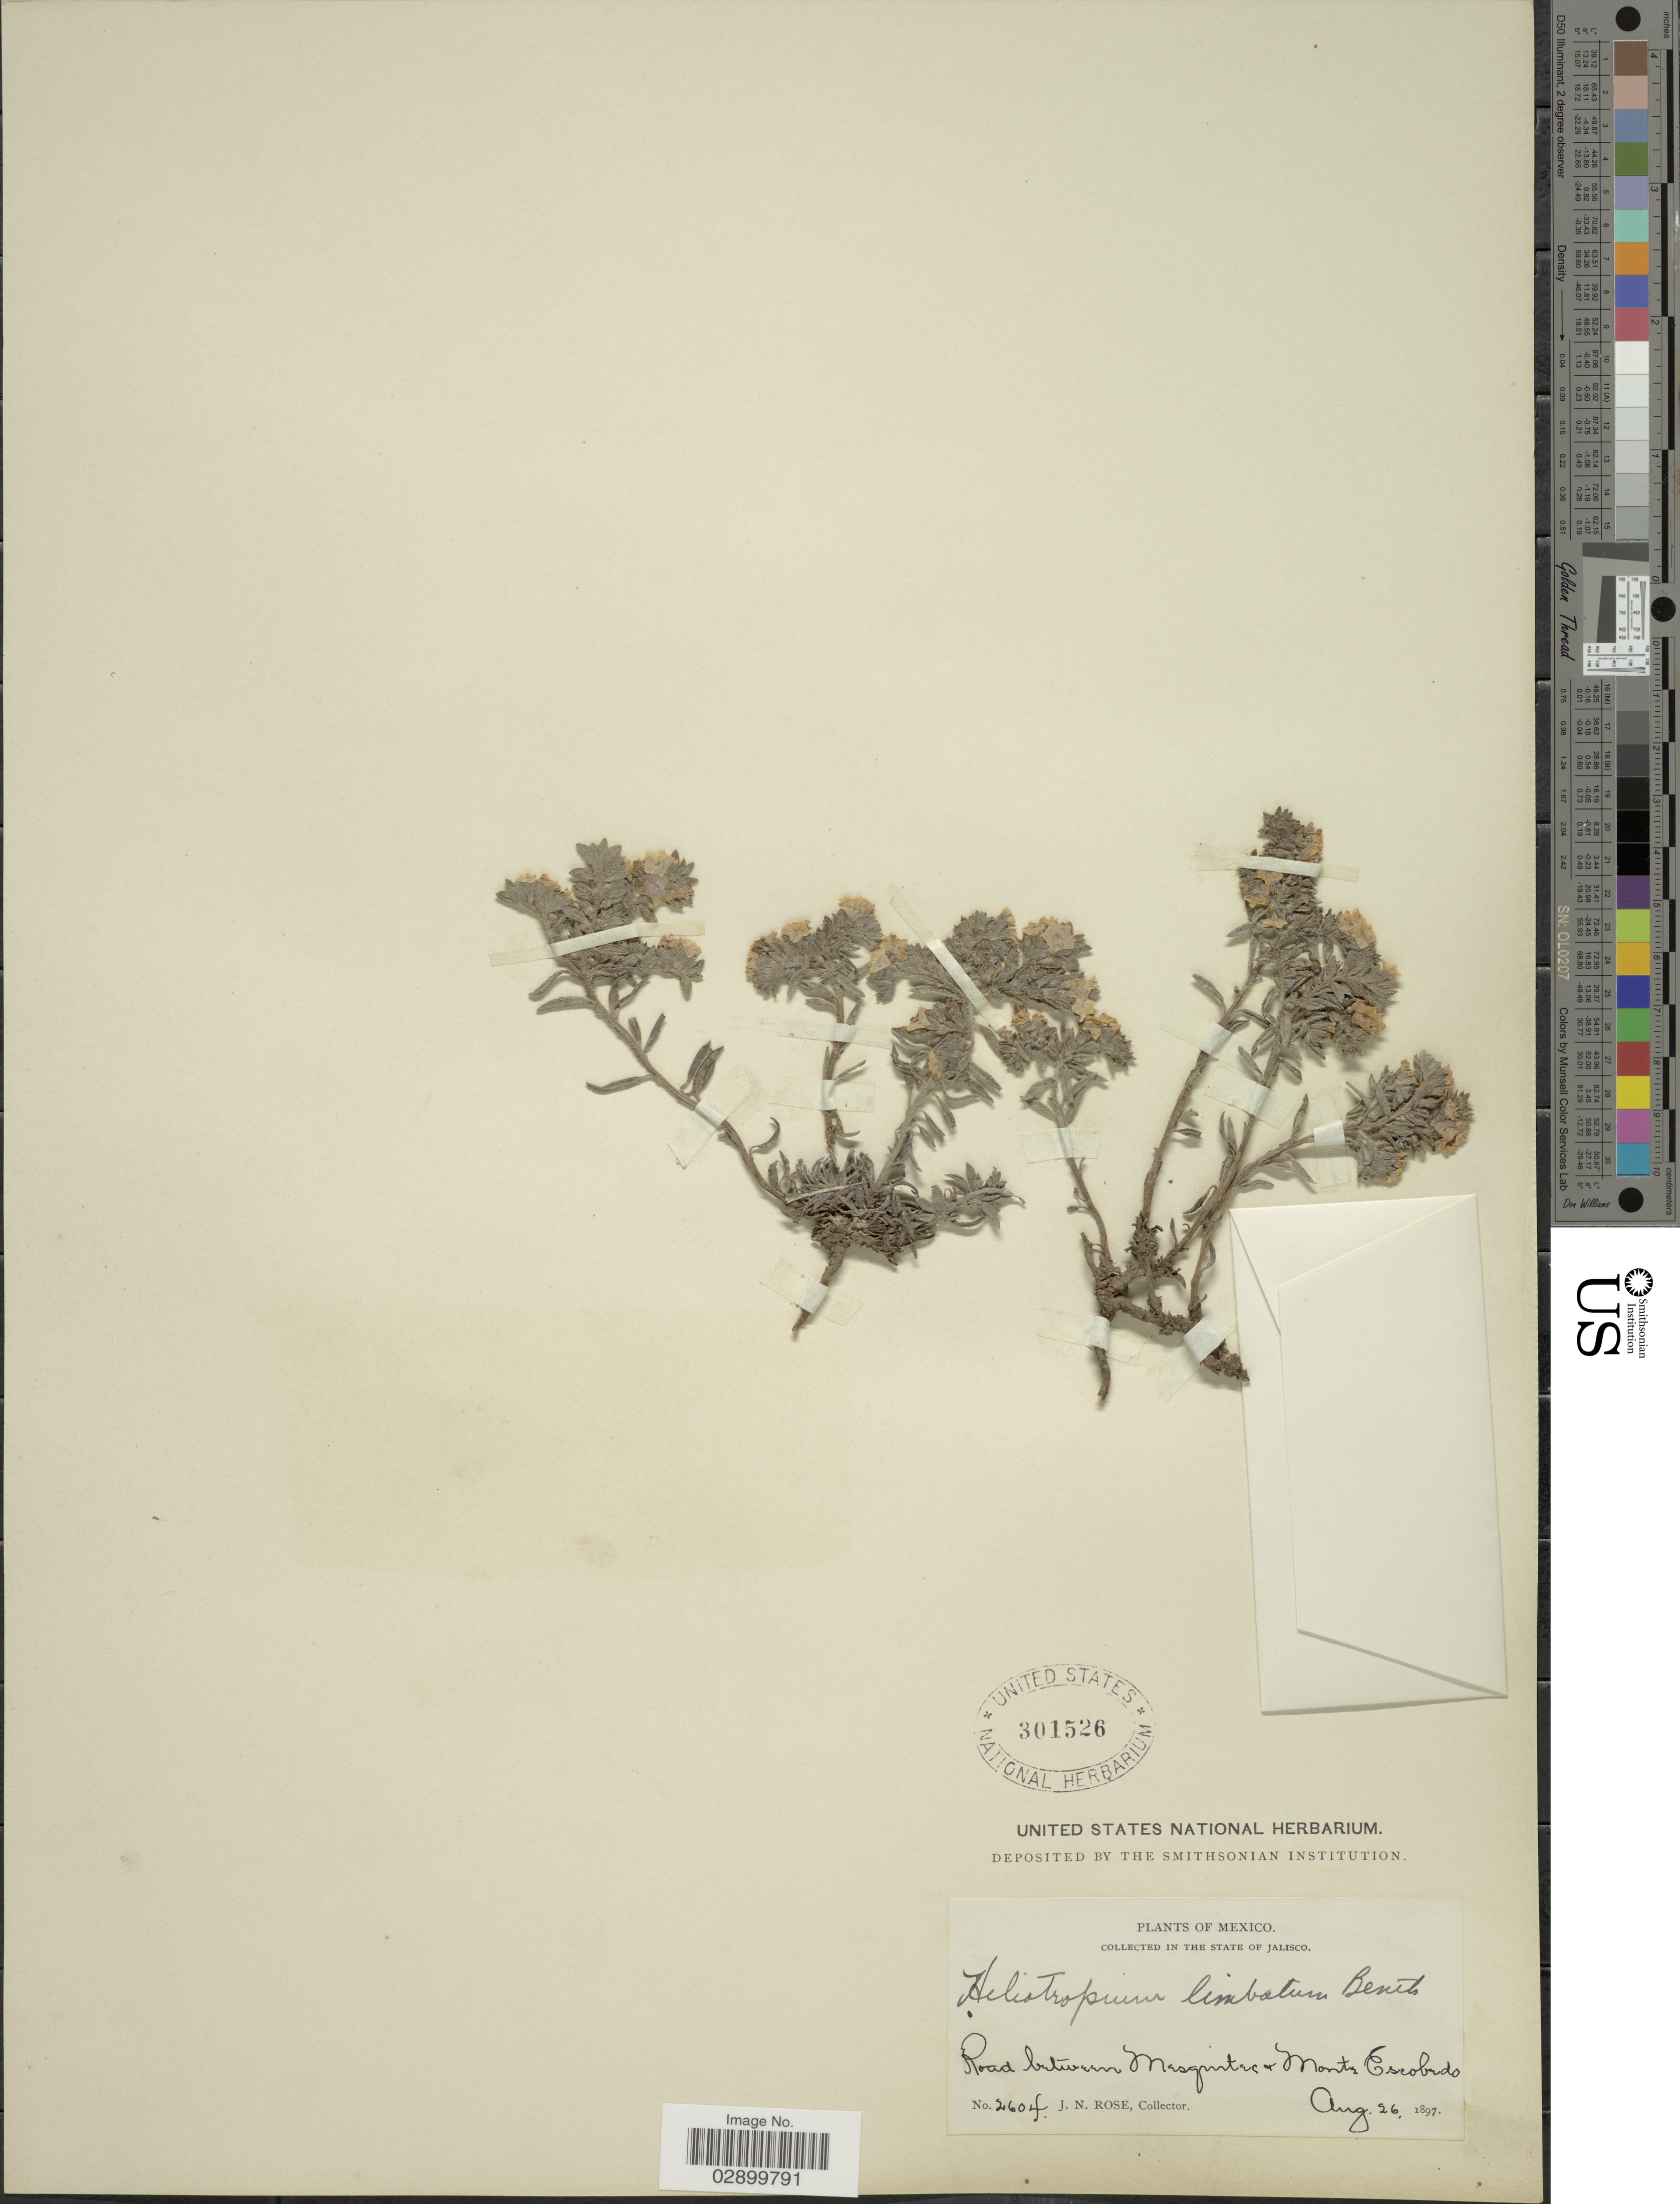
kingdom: Plantae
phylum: Tracheophyta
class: Magnoliopsida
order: Boraginales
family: Heliotropiaceae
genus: Heliotropium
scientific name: Heliotropium limbatum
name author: Benth.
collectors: J. N. Rose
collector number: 2604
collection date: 1897-08-26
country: Mexico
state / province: Jalisco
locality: Road between Mesquitec & Monte Escobedo.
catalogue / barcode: US 301526